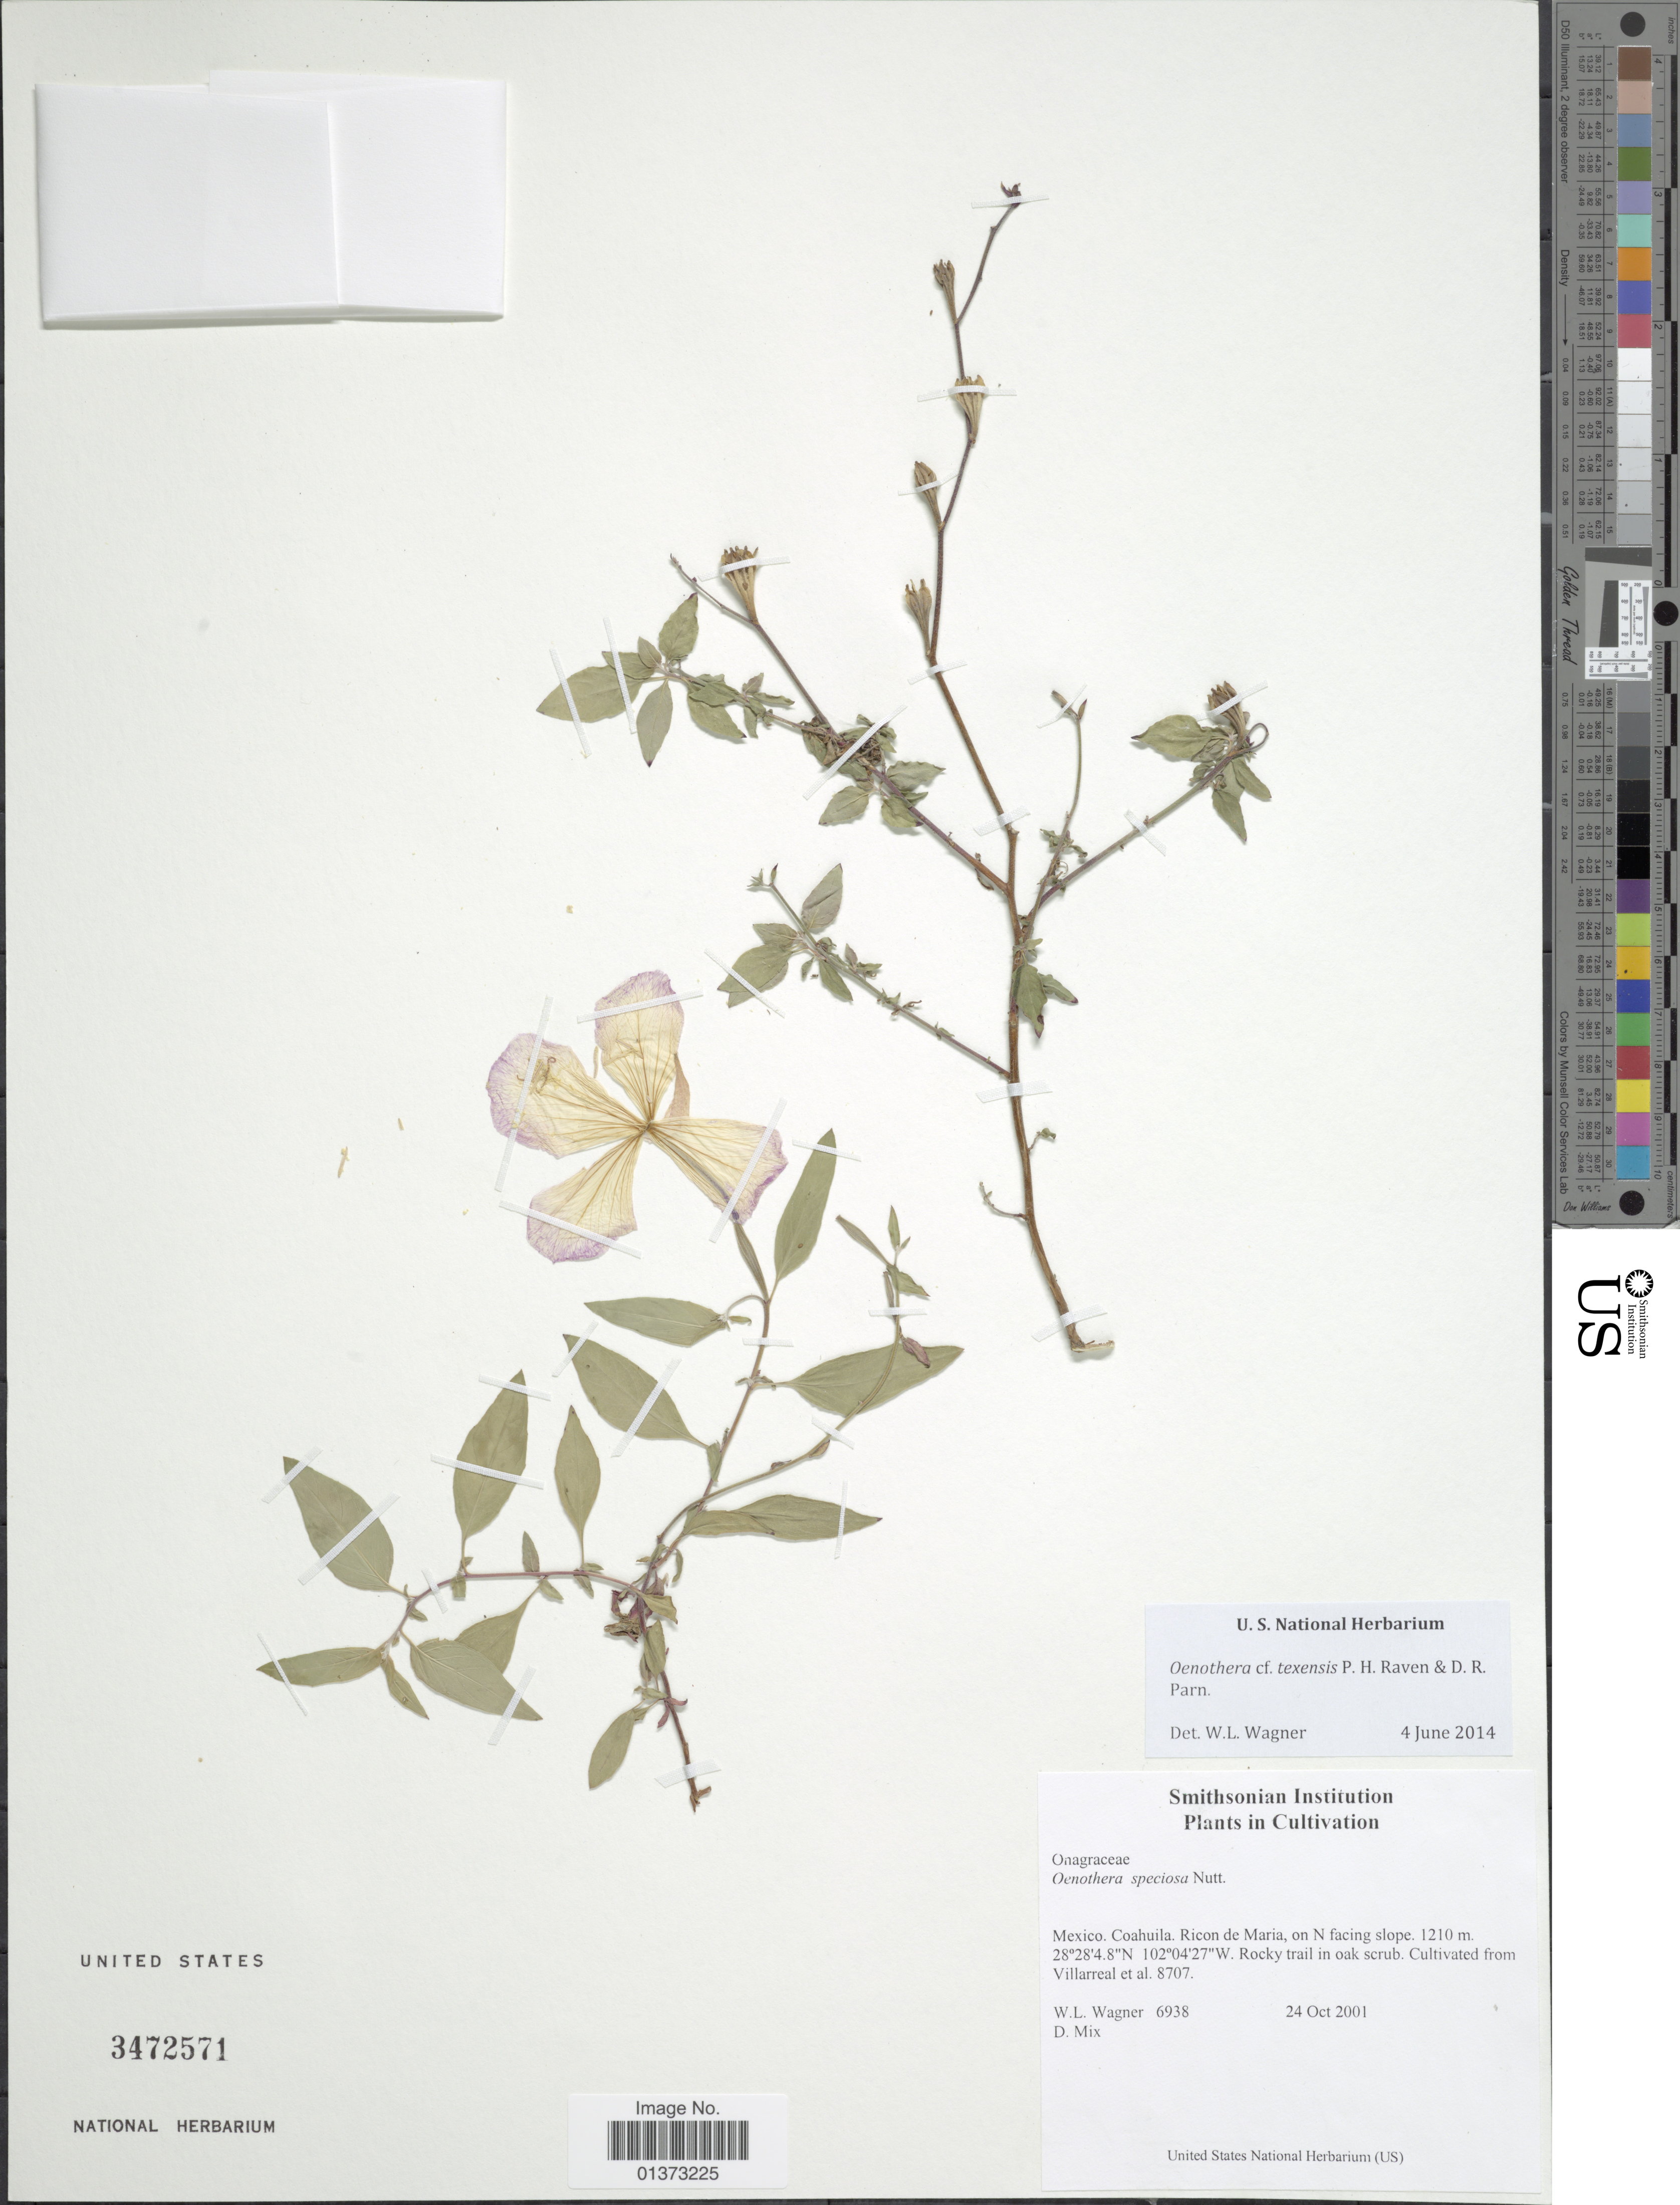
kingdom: Plantae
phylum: Tracheophyta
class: Magnoliopsida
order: Myrtales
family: Onagraceae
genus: Oenothera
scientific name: Oenothera texensis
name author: P.H. Raven & D.R. Parn.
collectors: W. L. Wagner & D. Mix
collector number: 6938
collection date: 2001-10-24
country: Mexico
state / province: Coahuila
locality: Ricon de Maria, on N facing slope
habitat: Oak Scrub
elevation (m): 1210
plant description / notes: Cultivated from Villarreal et al. 8707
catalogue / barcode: US 3472571